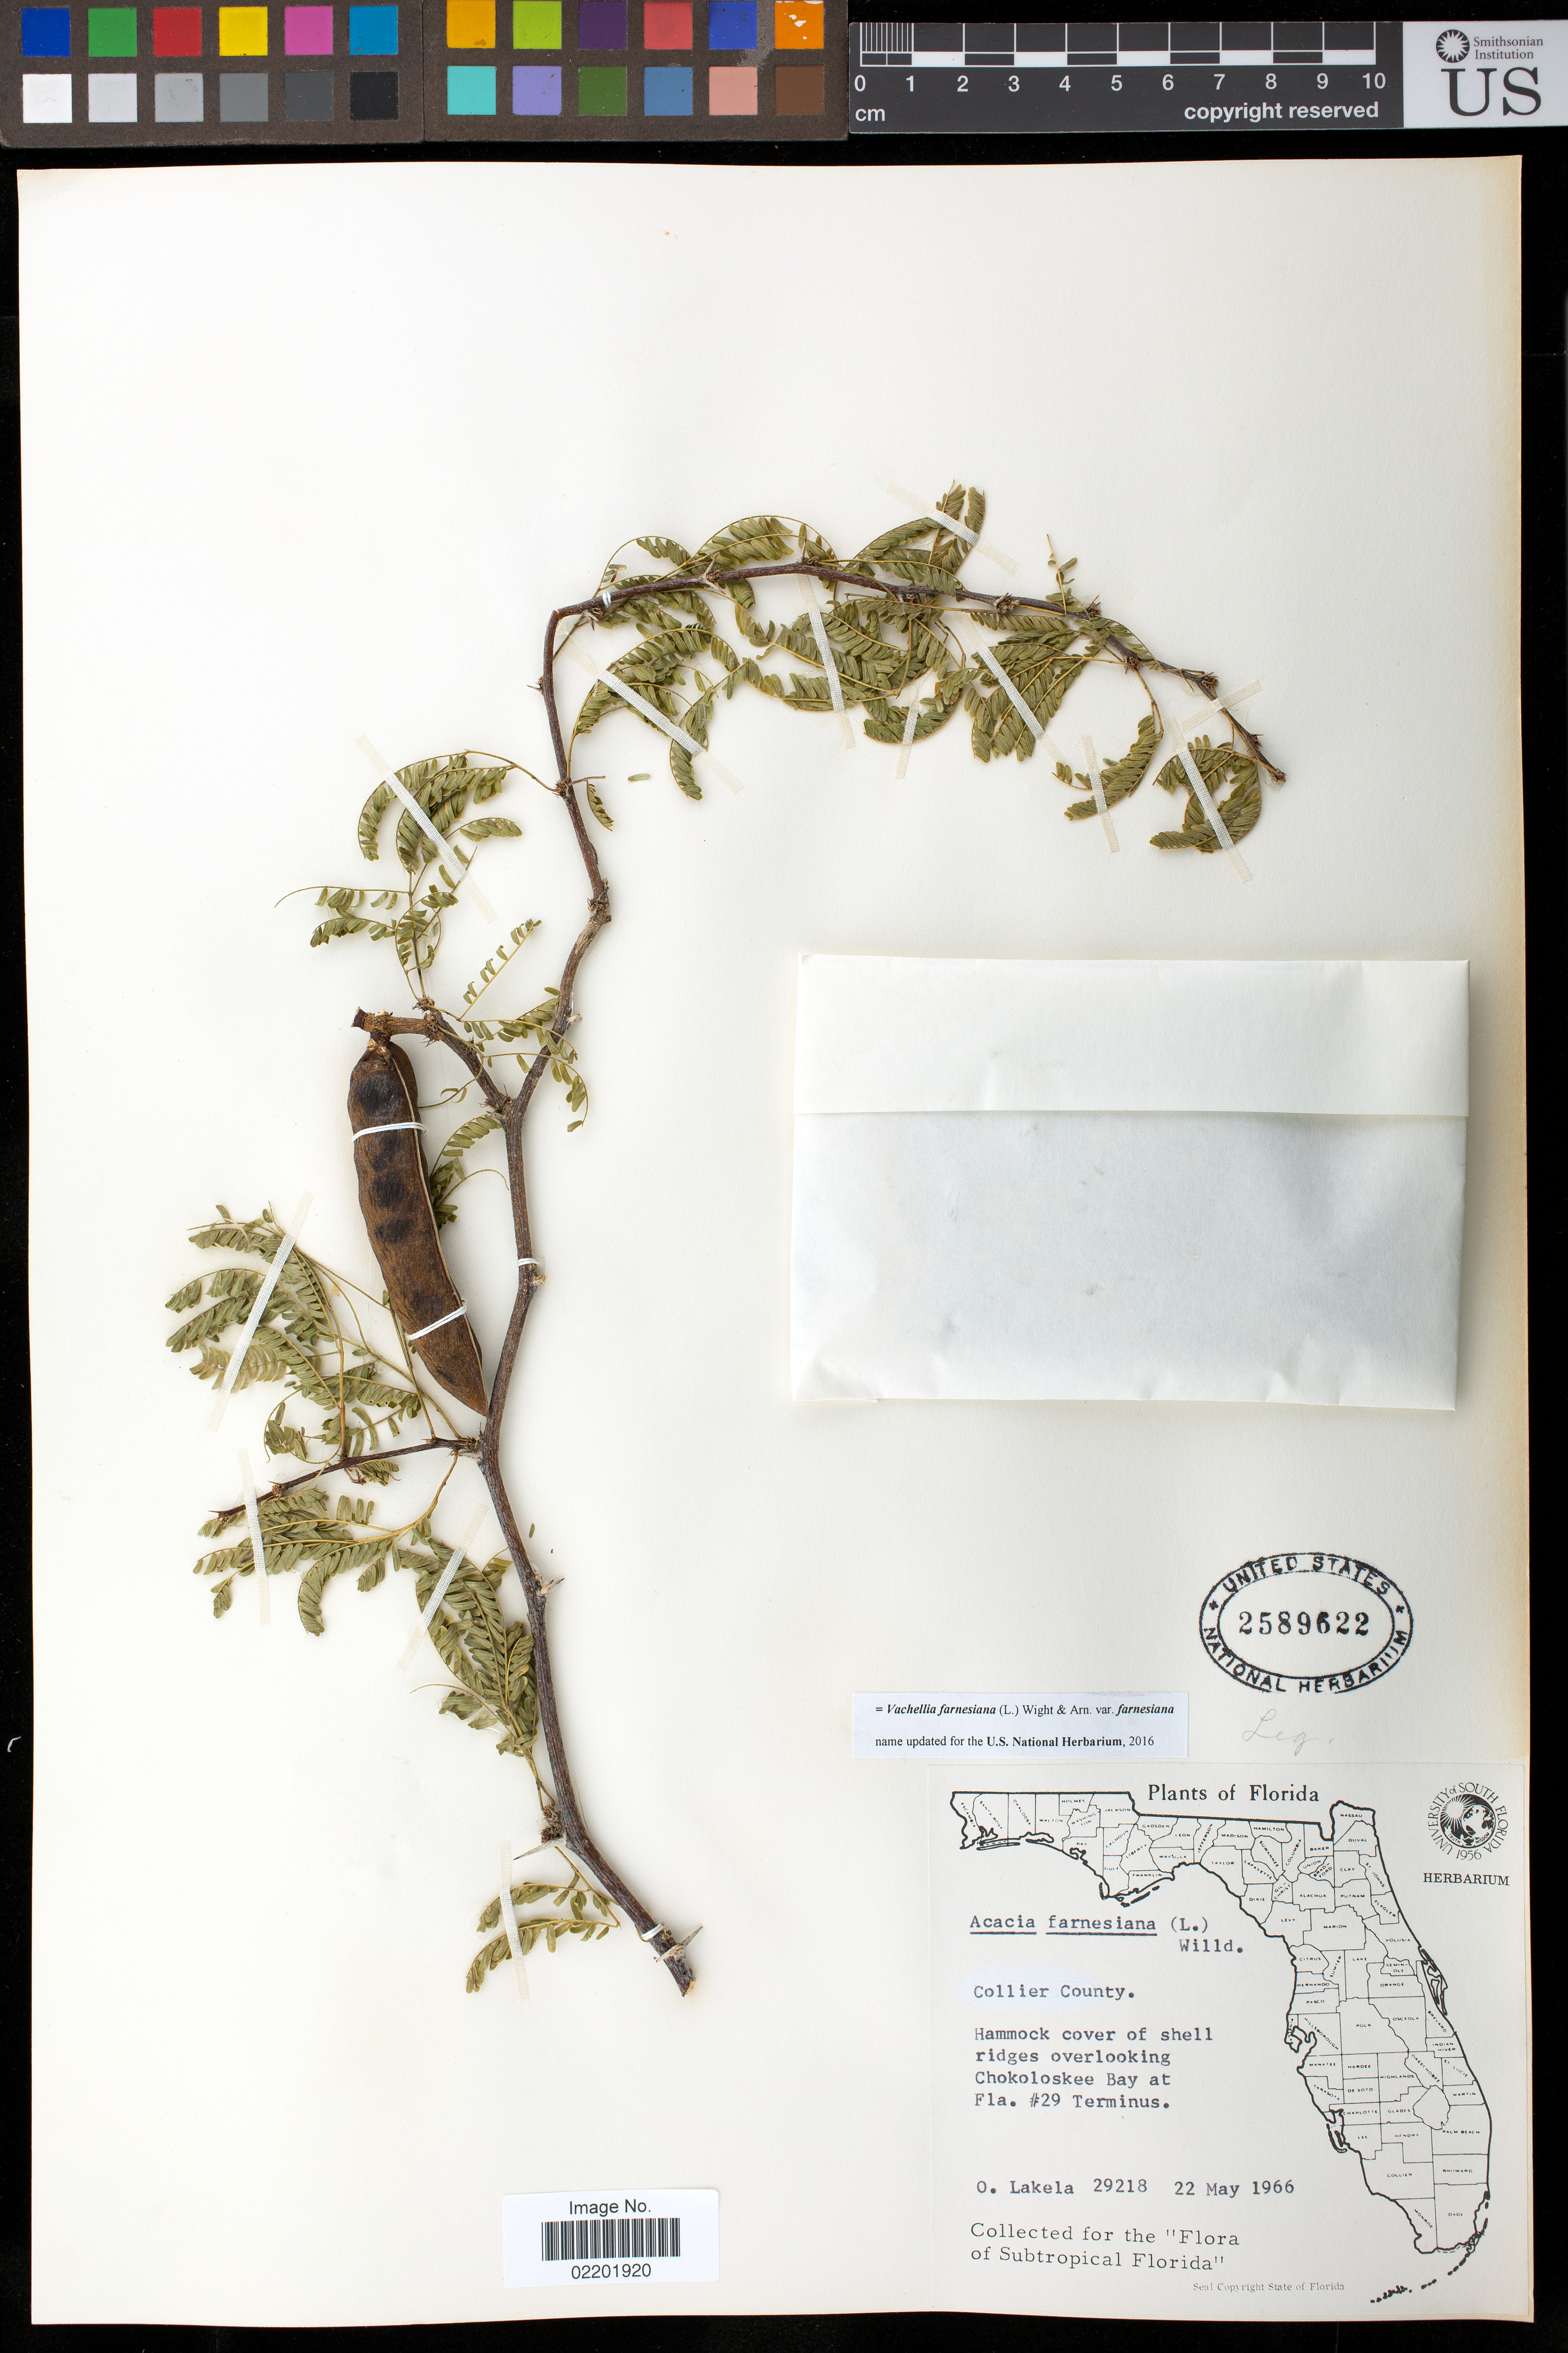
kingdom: Plantae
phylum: Tracheophyta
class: Magnoliopsida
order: Fabales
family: Fabaceae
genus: Vachellia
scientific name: Vachellia farnesiana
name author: (L.) Wight & Arn.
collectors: O. Lakela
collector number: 29218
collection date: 1966-05-22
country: United States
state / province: Florida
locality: Collier County, Hammock cover of shell ridges overlooking Chokoloskee Bay at Fla. #29 Terminus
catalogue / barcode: US 2589622